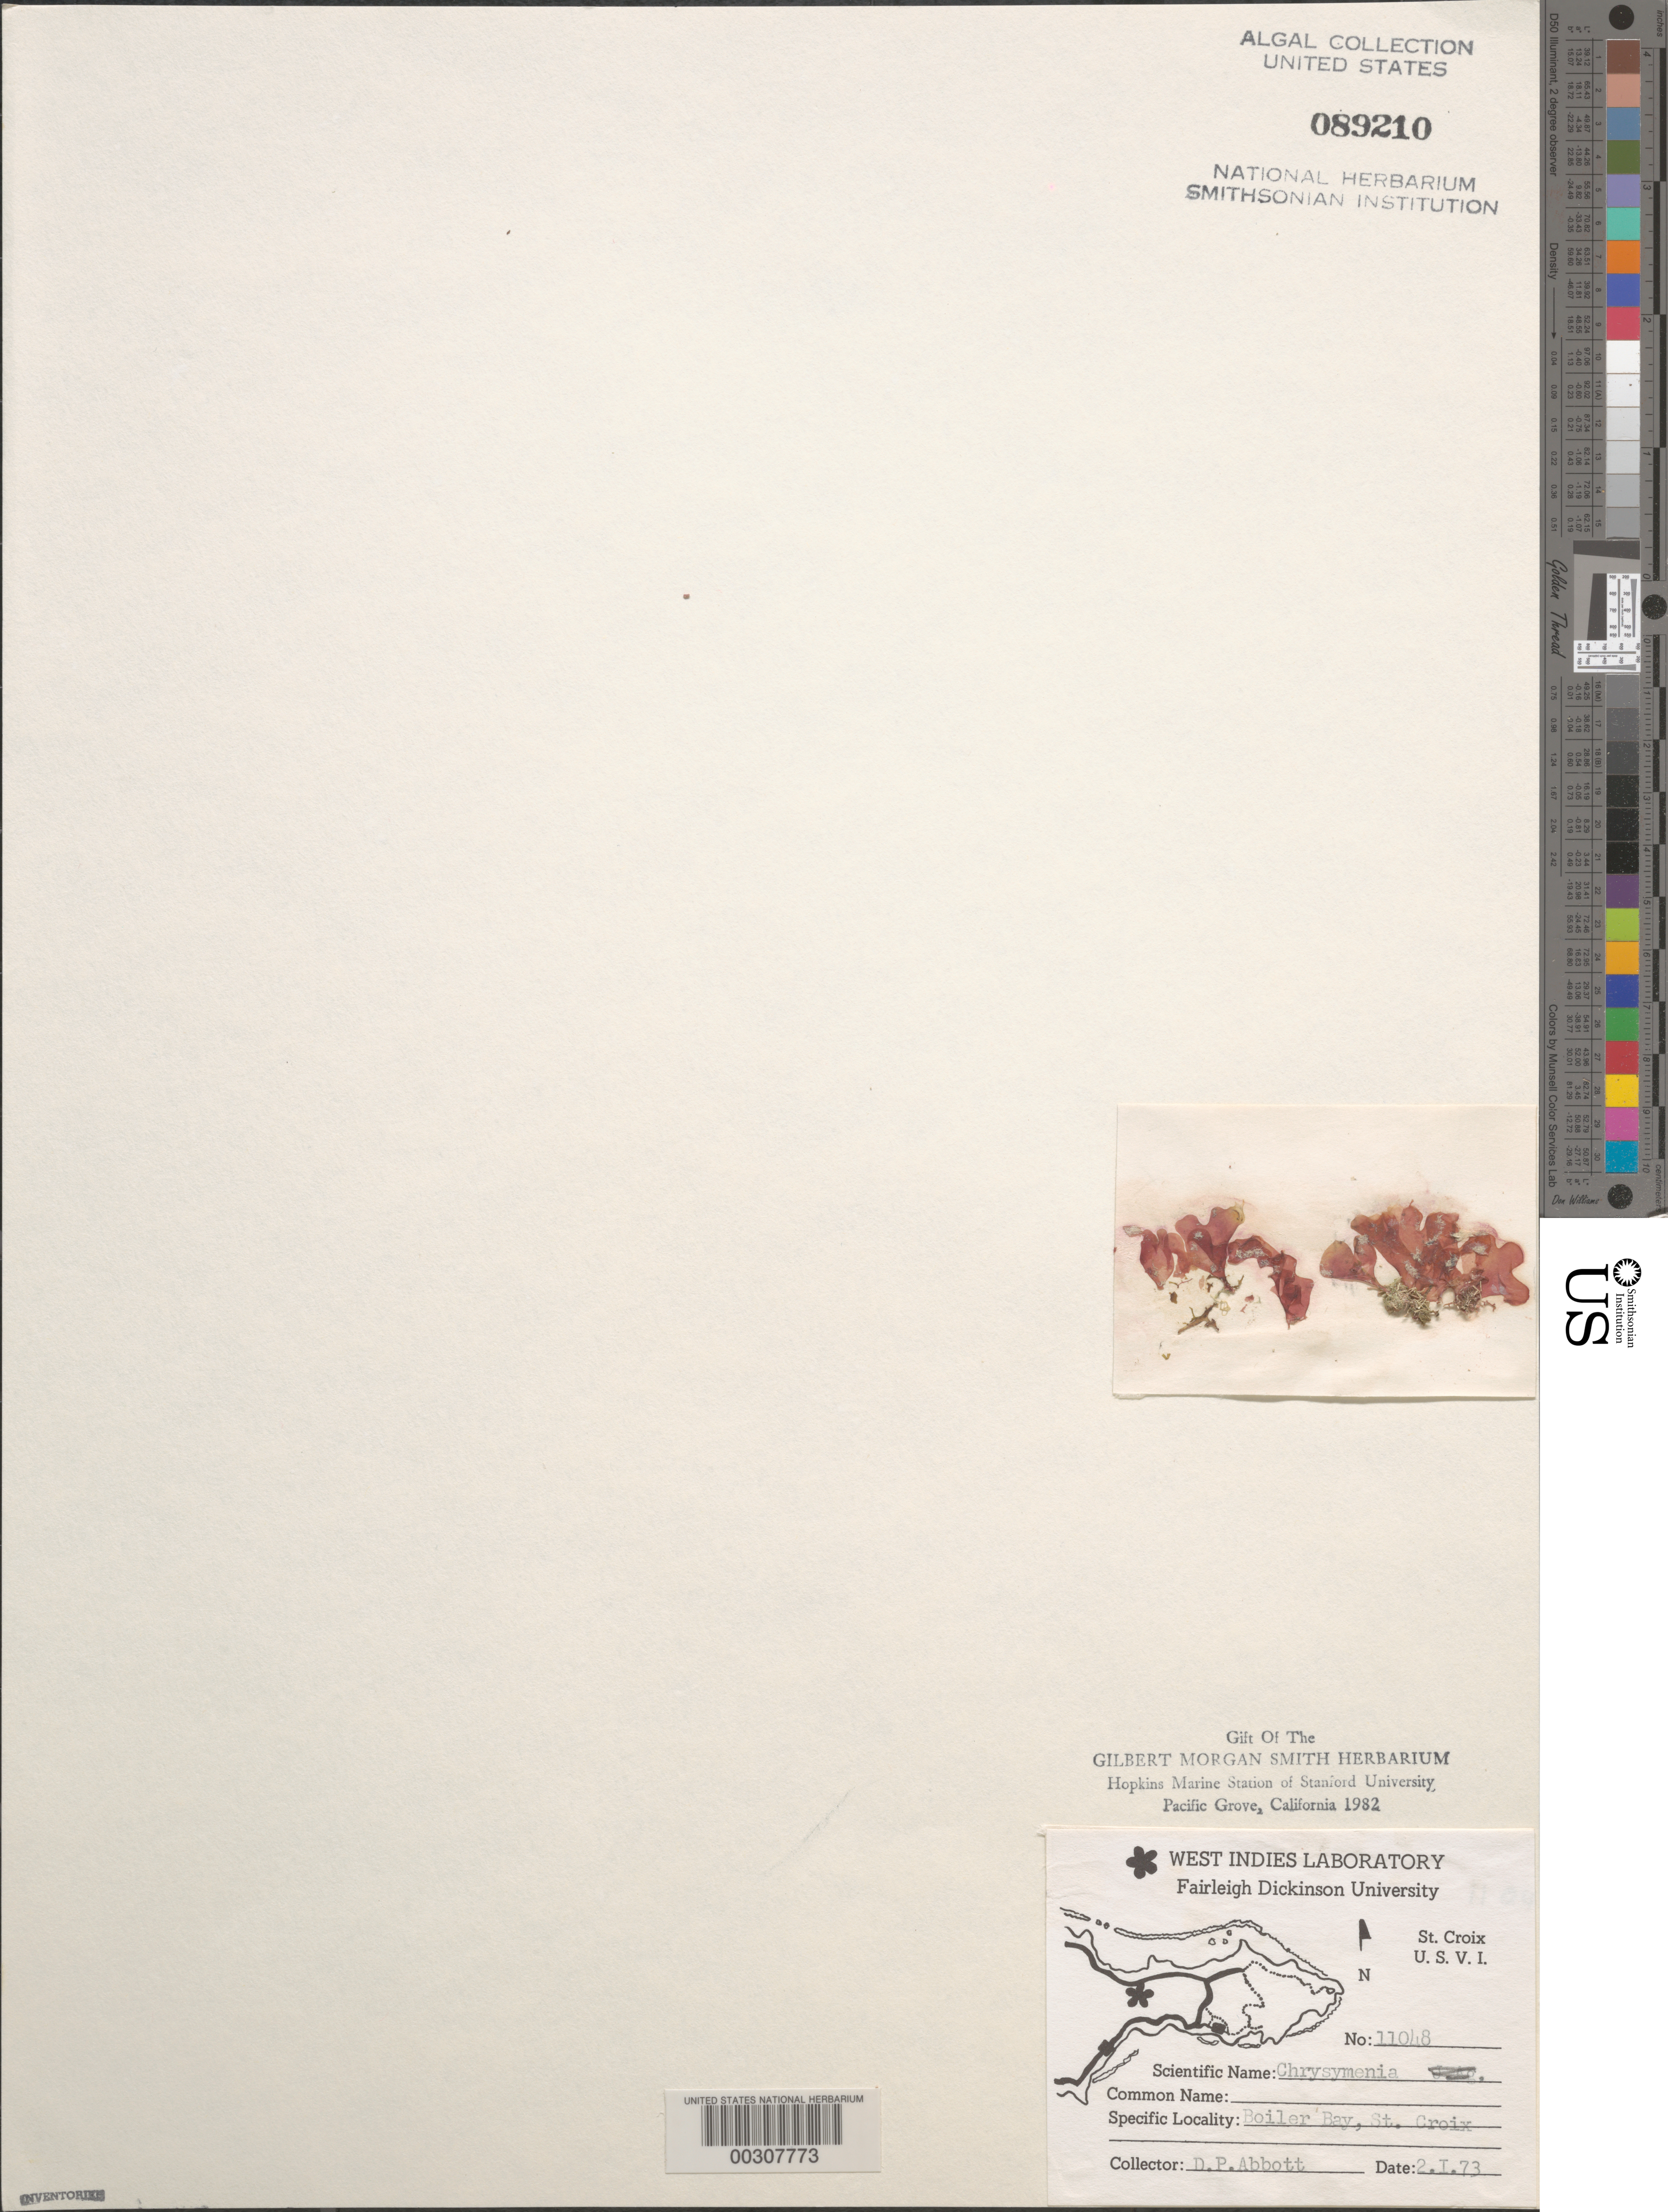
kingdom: Plantae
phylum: Rhodophyta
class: Florideophyceae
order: Rhodymeniales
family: Rhodymeniaceae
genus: Chrysymenia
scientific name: Chrysymenia sp.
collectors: D. P. Abbott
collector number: IAA 11048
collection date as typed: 02 Jan 1973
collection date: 1973-01-02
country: U.S. Virgin Islands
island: St. Croix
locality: Boiler Bay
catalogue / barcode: US 89210